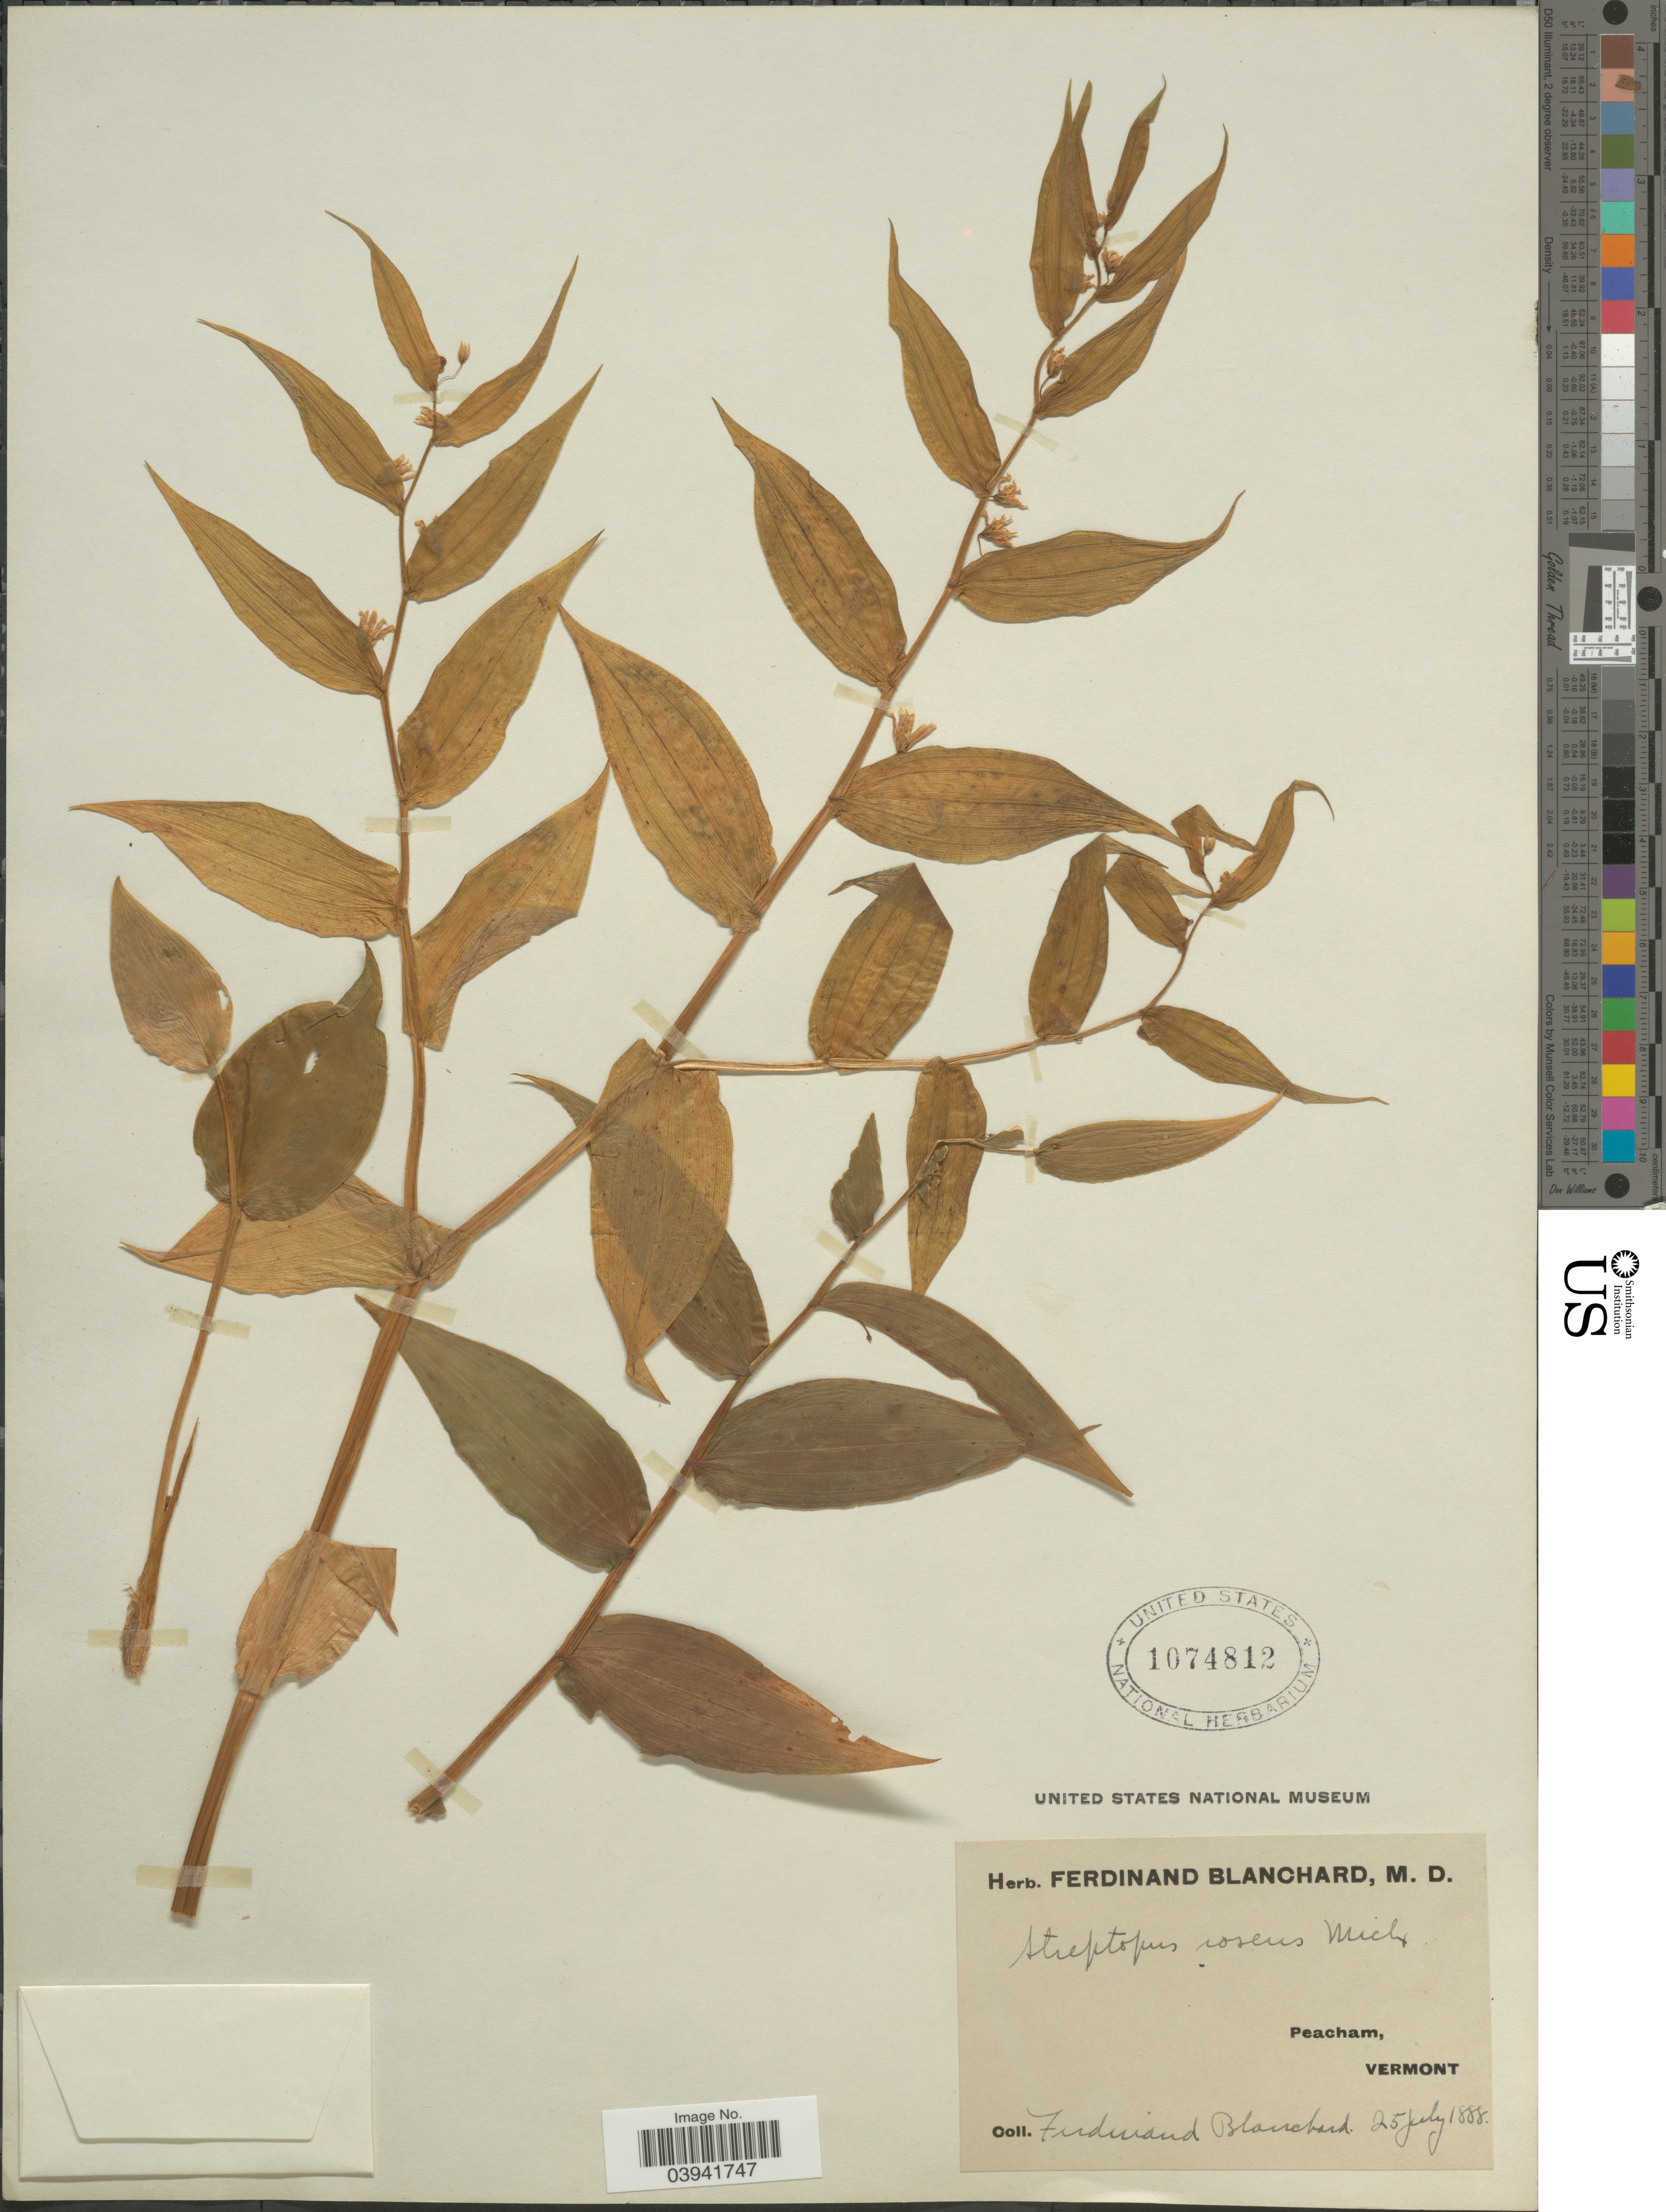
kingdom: Plantae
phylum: Tracheophyta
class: Liliopsida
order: Liliales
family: Liliaceae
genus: Streptopus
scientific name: Streptopus roseus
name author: Michx.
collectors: F. Blanchard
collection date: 1888-07-25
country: United States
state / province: Vermont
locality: Peacham.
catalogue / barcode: US 1074812